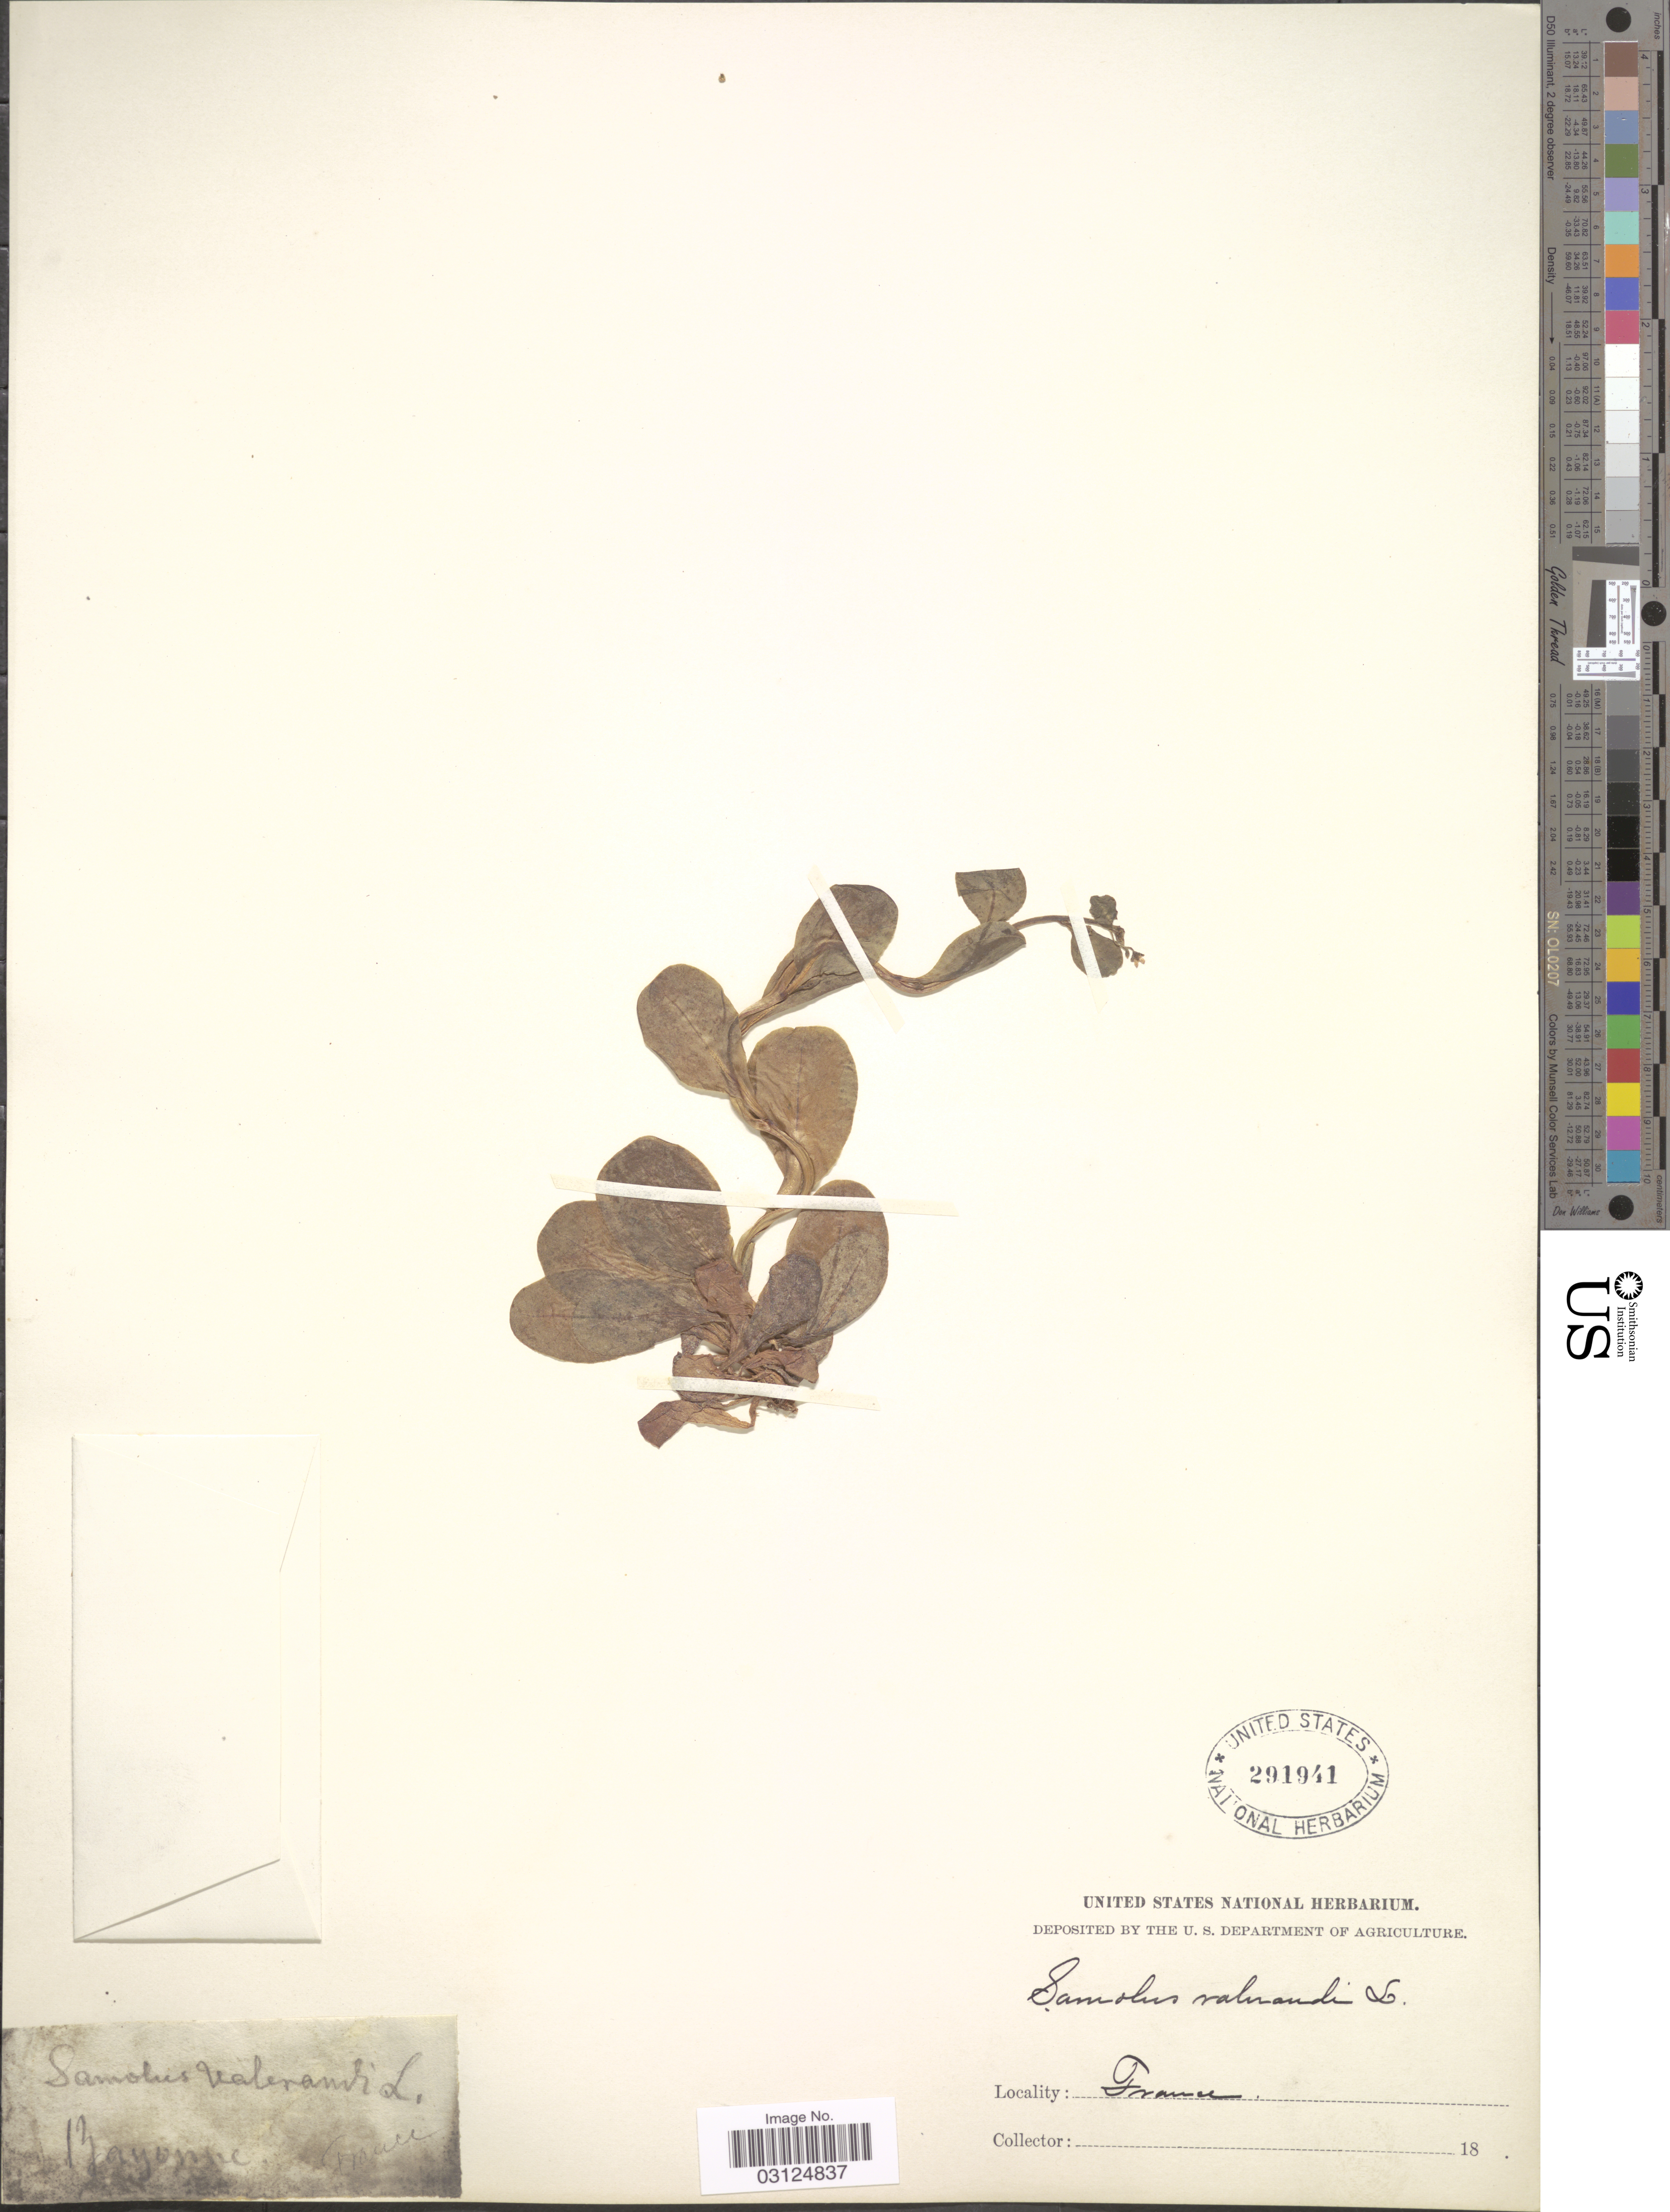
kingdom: Plantae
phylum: Tracheophyta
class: Magnoliopsida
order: Ericales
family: Primulaceae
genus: Samolus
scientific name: Samolus valerandi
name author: L.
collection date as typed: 18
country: France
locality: Bayonne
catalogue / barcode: US 291941